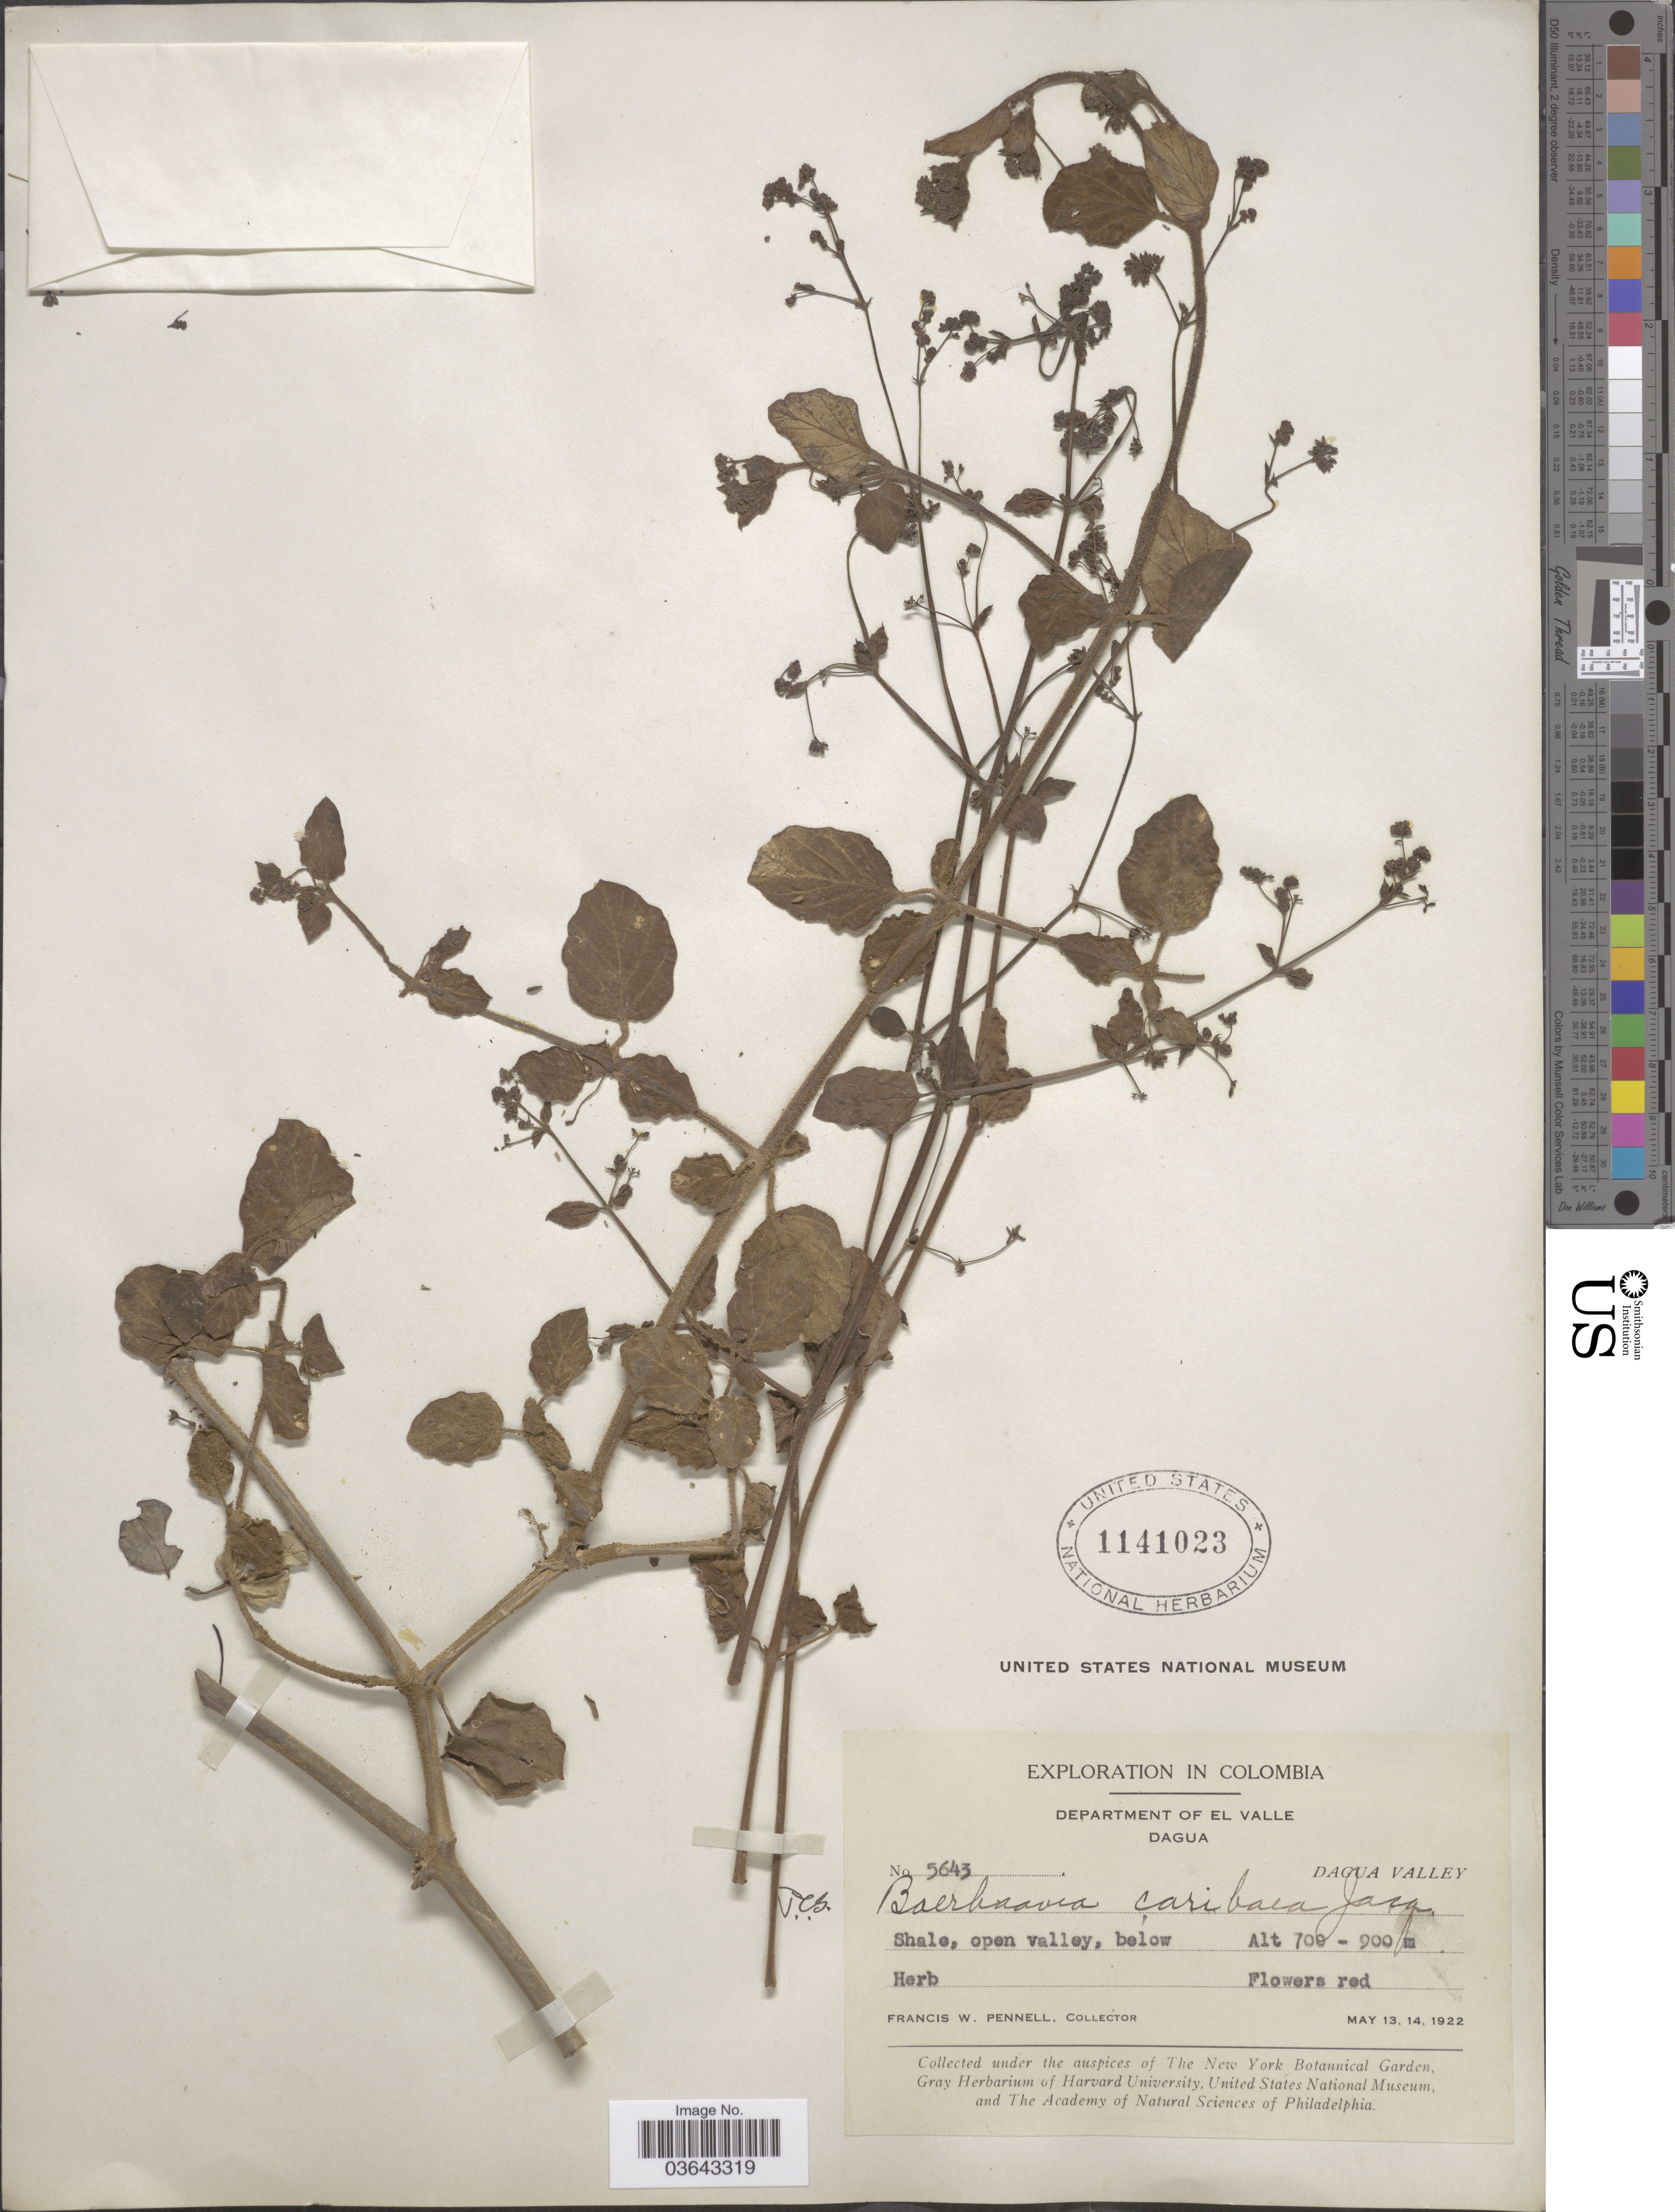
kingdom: Plantae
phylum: Tracheophyta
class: Magnoliopsida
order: Caryophyllales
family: Nyctaginaceae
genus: Boerhavia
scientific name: Boerhavia diffusa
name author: L.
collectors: F. W. Pennell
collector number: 5643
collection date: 1922-05-13/1922-05-14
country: Colombia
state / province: Valle del Cauca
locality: Department of El Valle. Dagua. Dagua Valley.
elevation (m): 700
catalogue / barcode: US 1141023